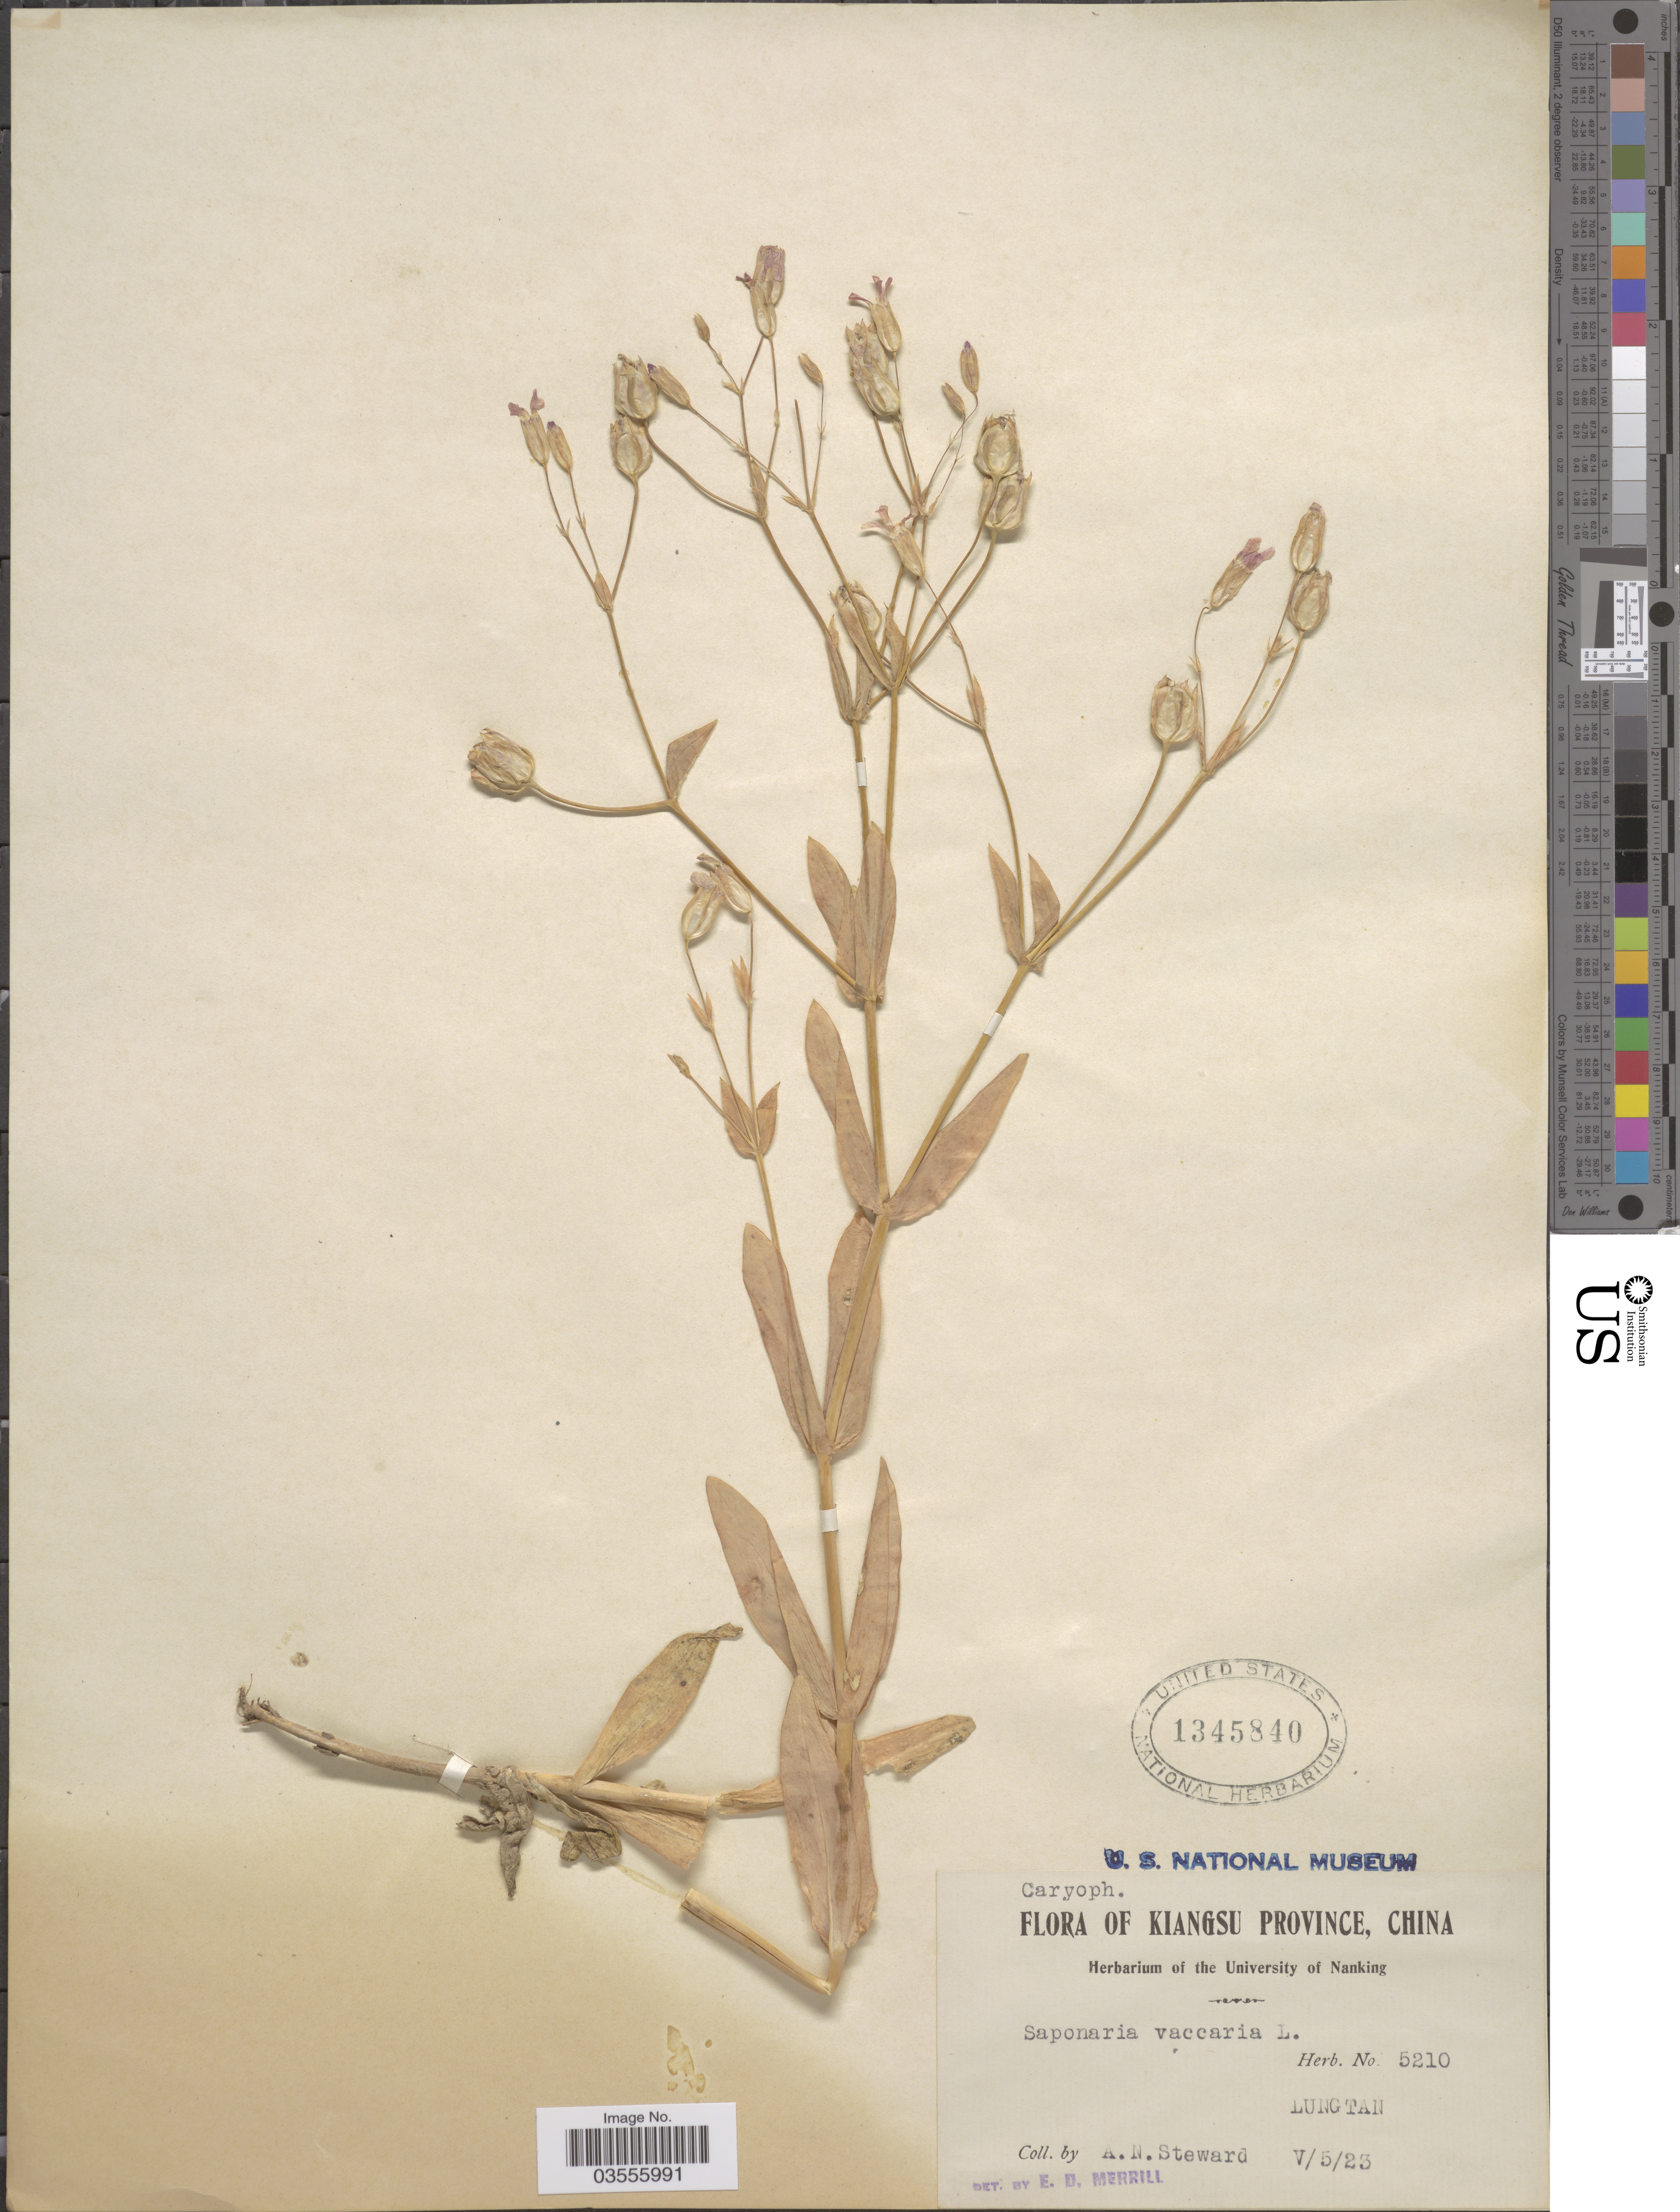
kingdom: Plantae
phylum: Tracheophyta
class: Magnoliopsida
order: Caryophyllales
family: Caryophyllaceae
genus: Vaccaria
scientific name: Vaccaria hispanica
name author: (Mill.) Rauschert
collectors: A. N. Steward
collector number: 5210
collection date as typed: Transcribed d/m/y: 5/5/23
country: China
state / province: Jiangsu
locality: Kiangsu Province. Lungtan.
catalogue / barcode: US 1345840